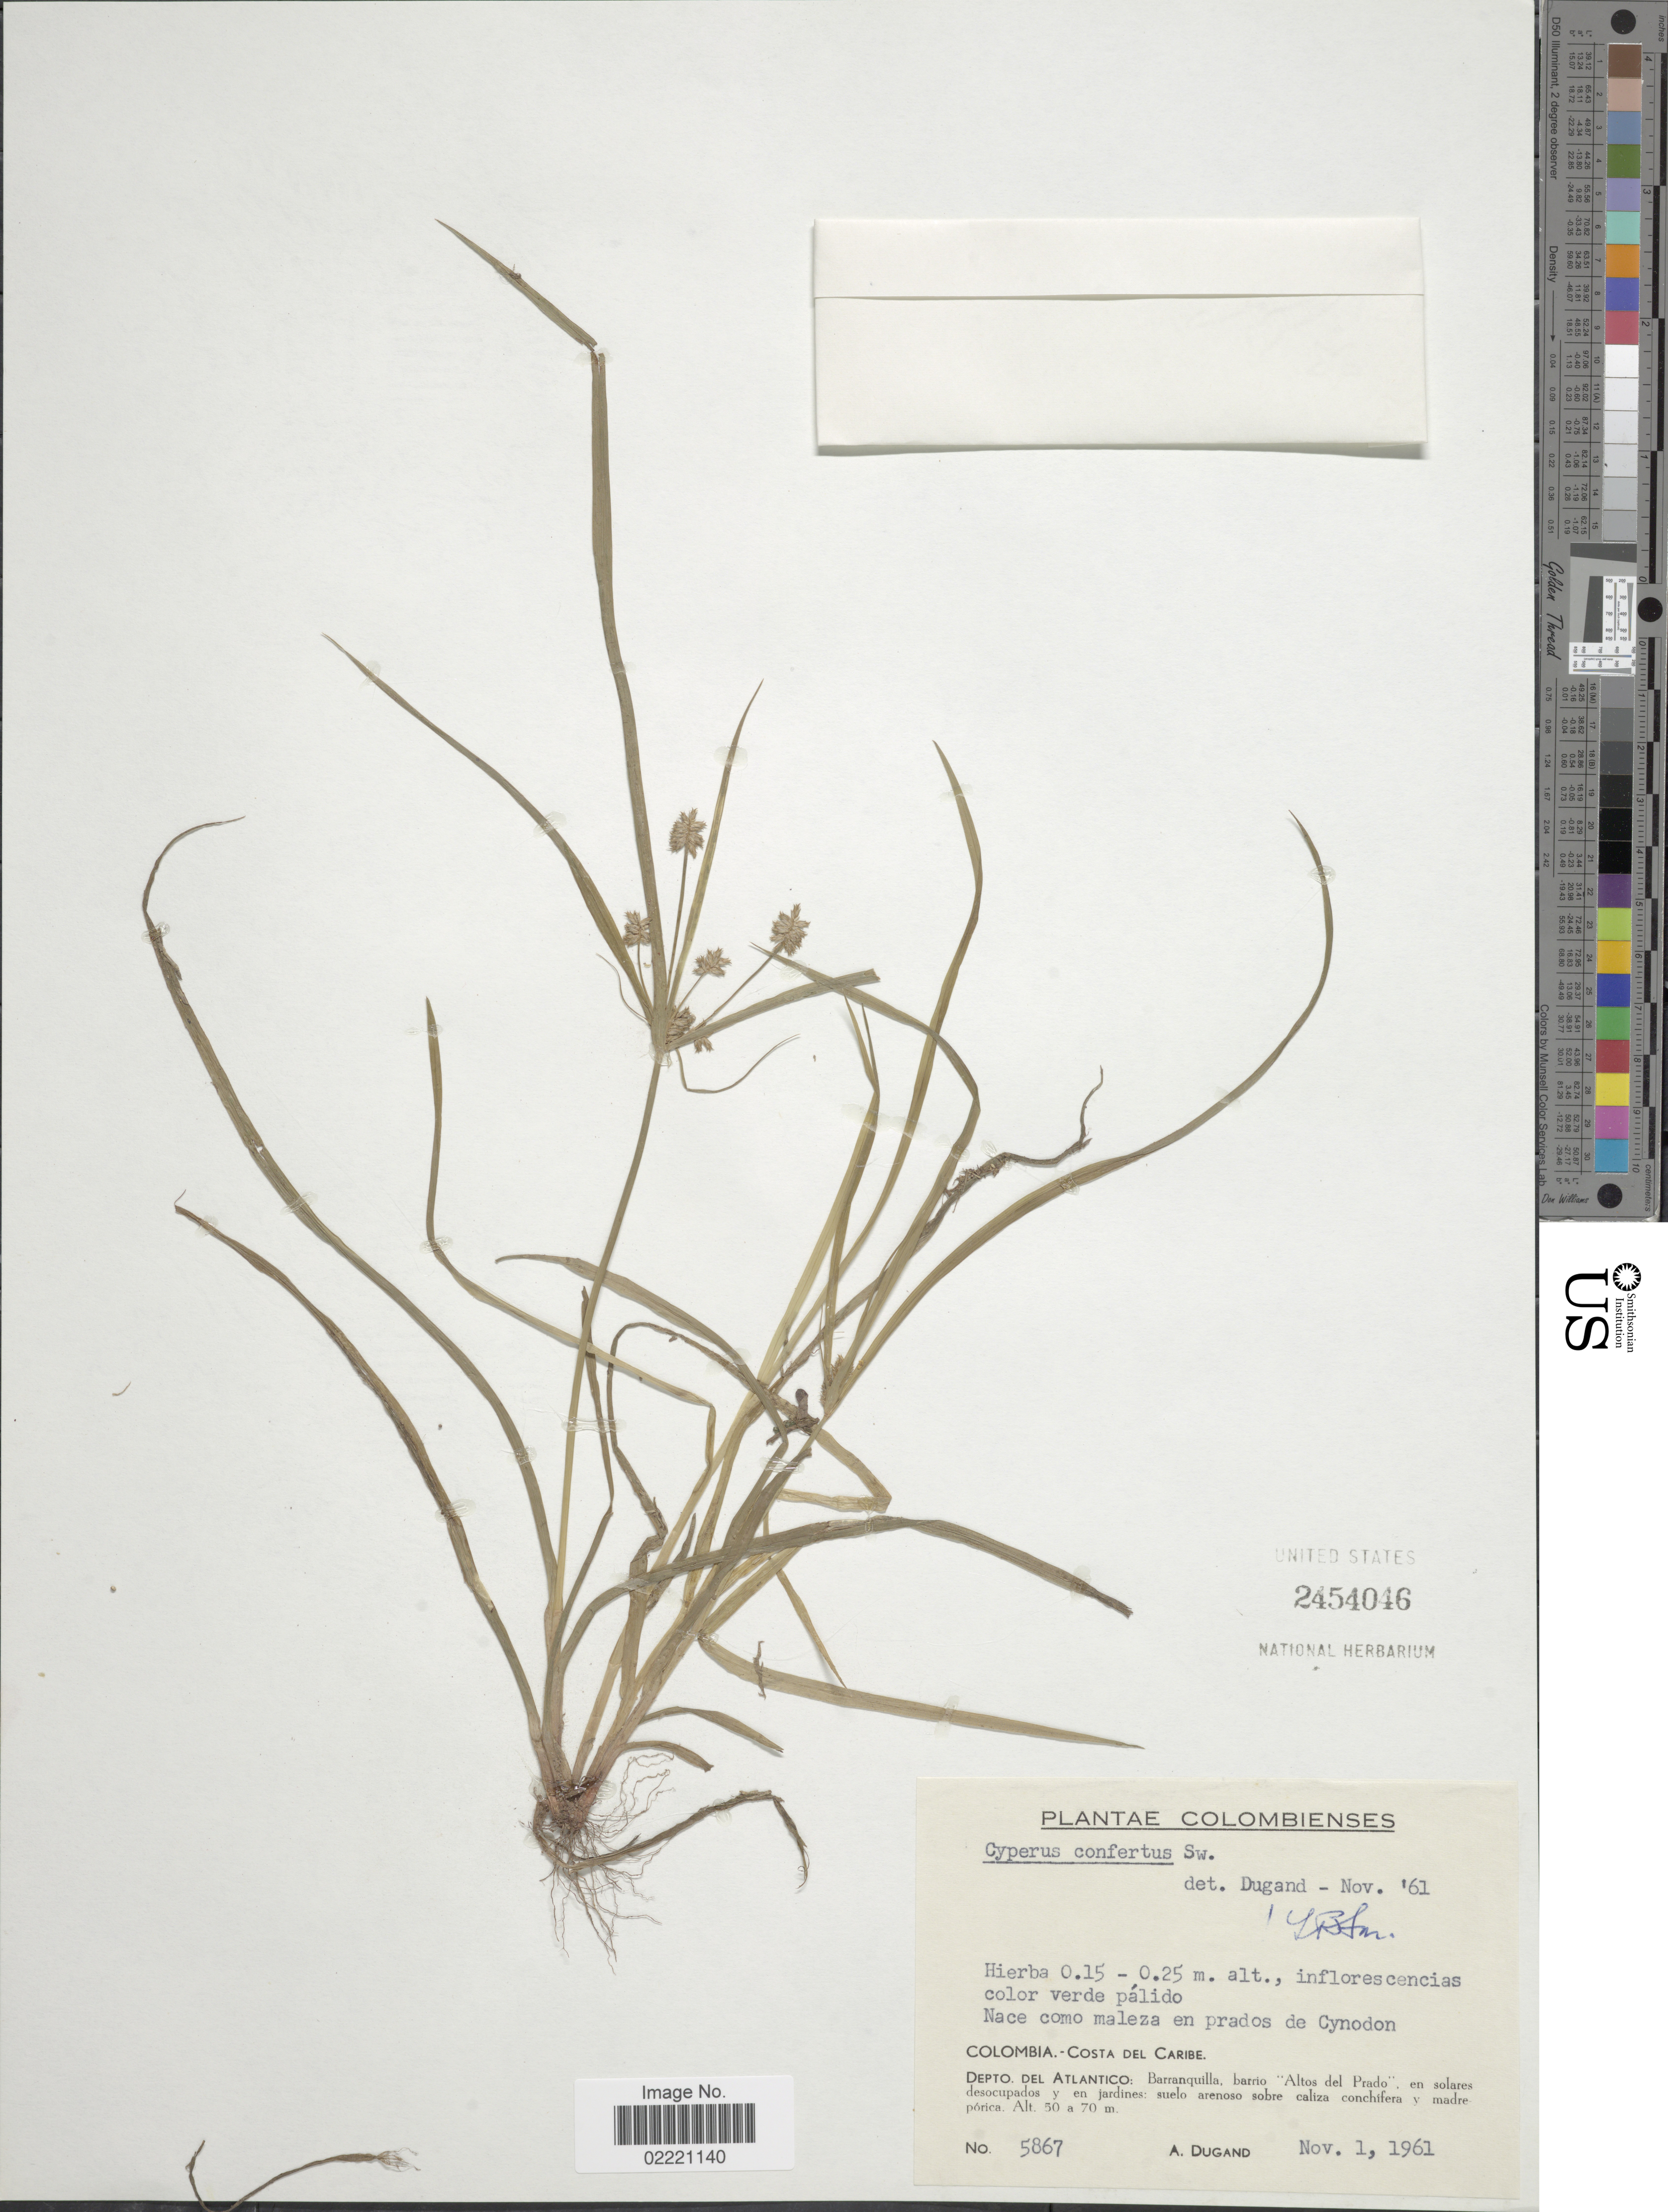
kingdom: Plantae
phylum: Tracheophyta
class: Liliopsida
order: Poales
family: Cyperaceae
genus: Cyperus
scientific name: Cyperus confertus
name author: Sw.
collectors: A. Dugand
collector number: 5867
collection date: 1961-11-01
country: Colombia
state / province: Atlántico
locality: Nace como maleza enprados de Cynodon, Costa del Caribe, Barranquilla, barrio "Altos del Prado", en solares desocupados y en jardines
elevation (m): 50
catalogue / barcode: US 2454046